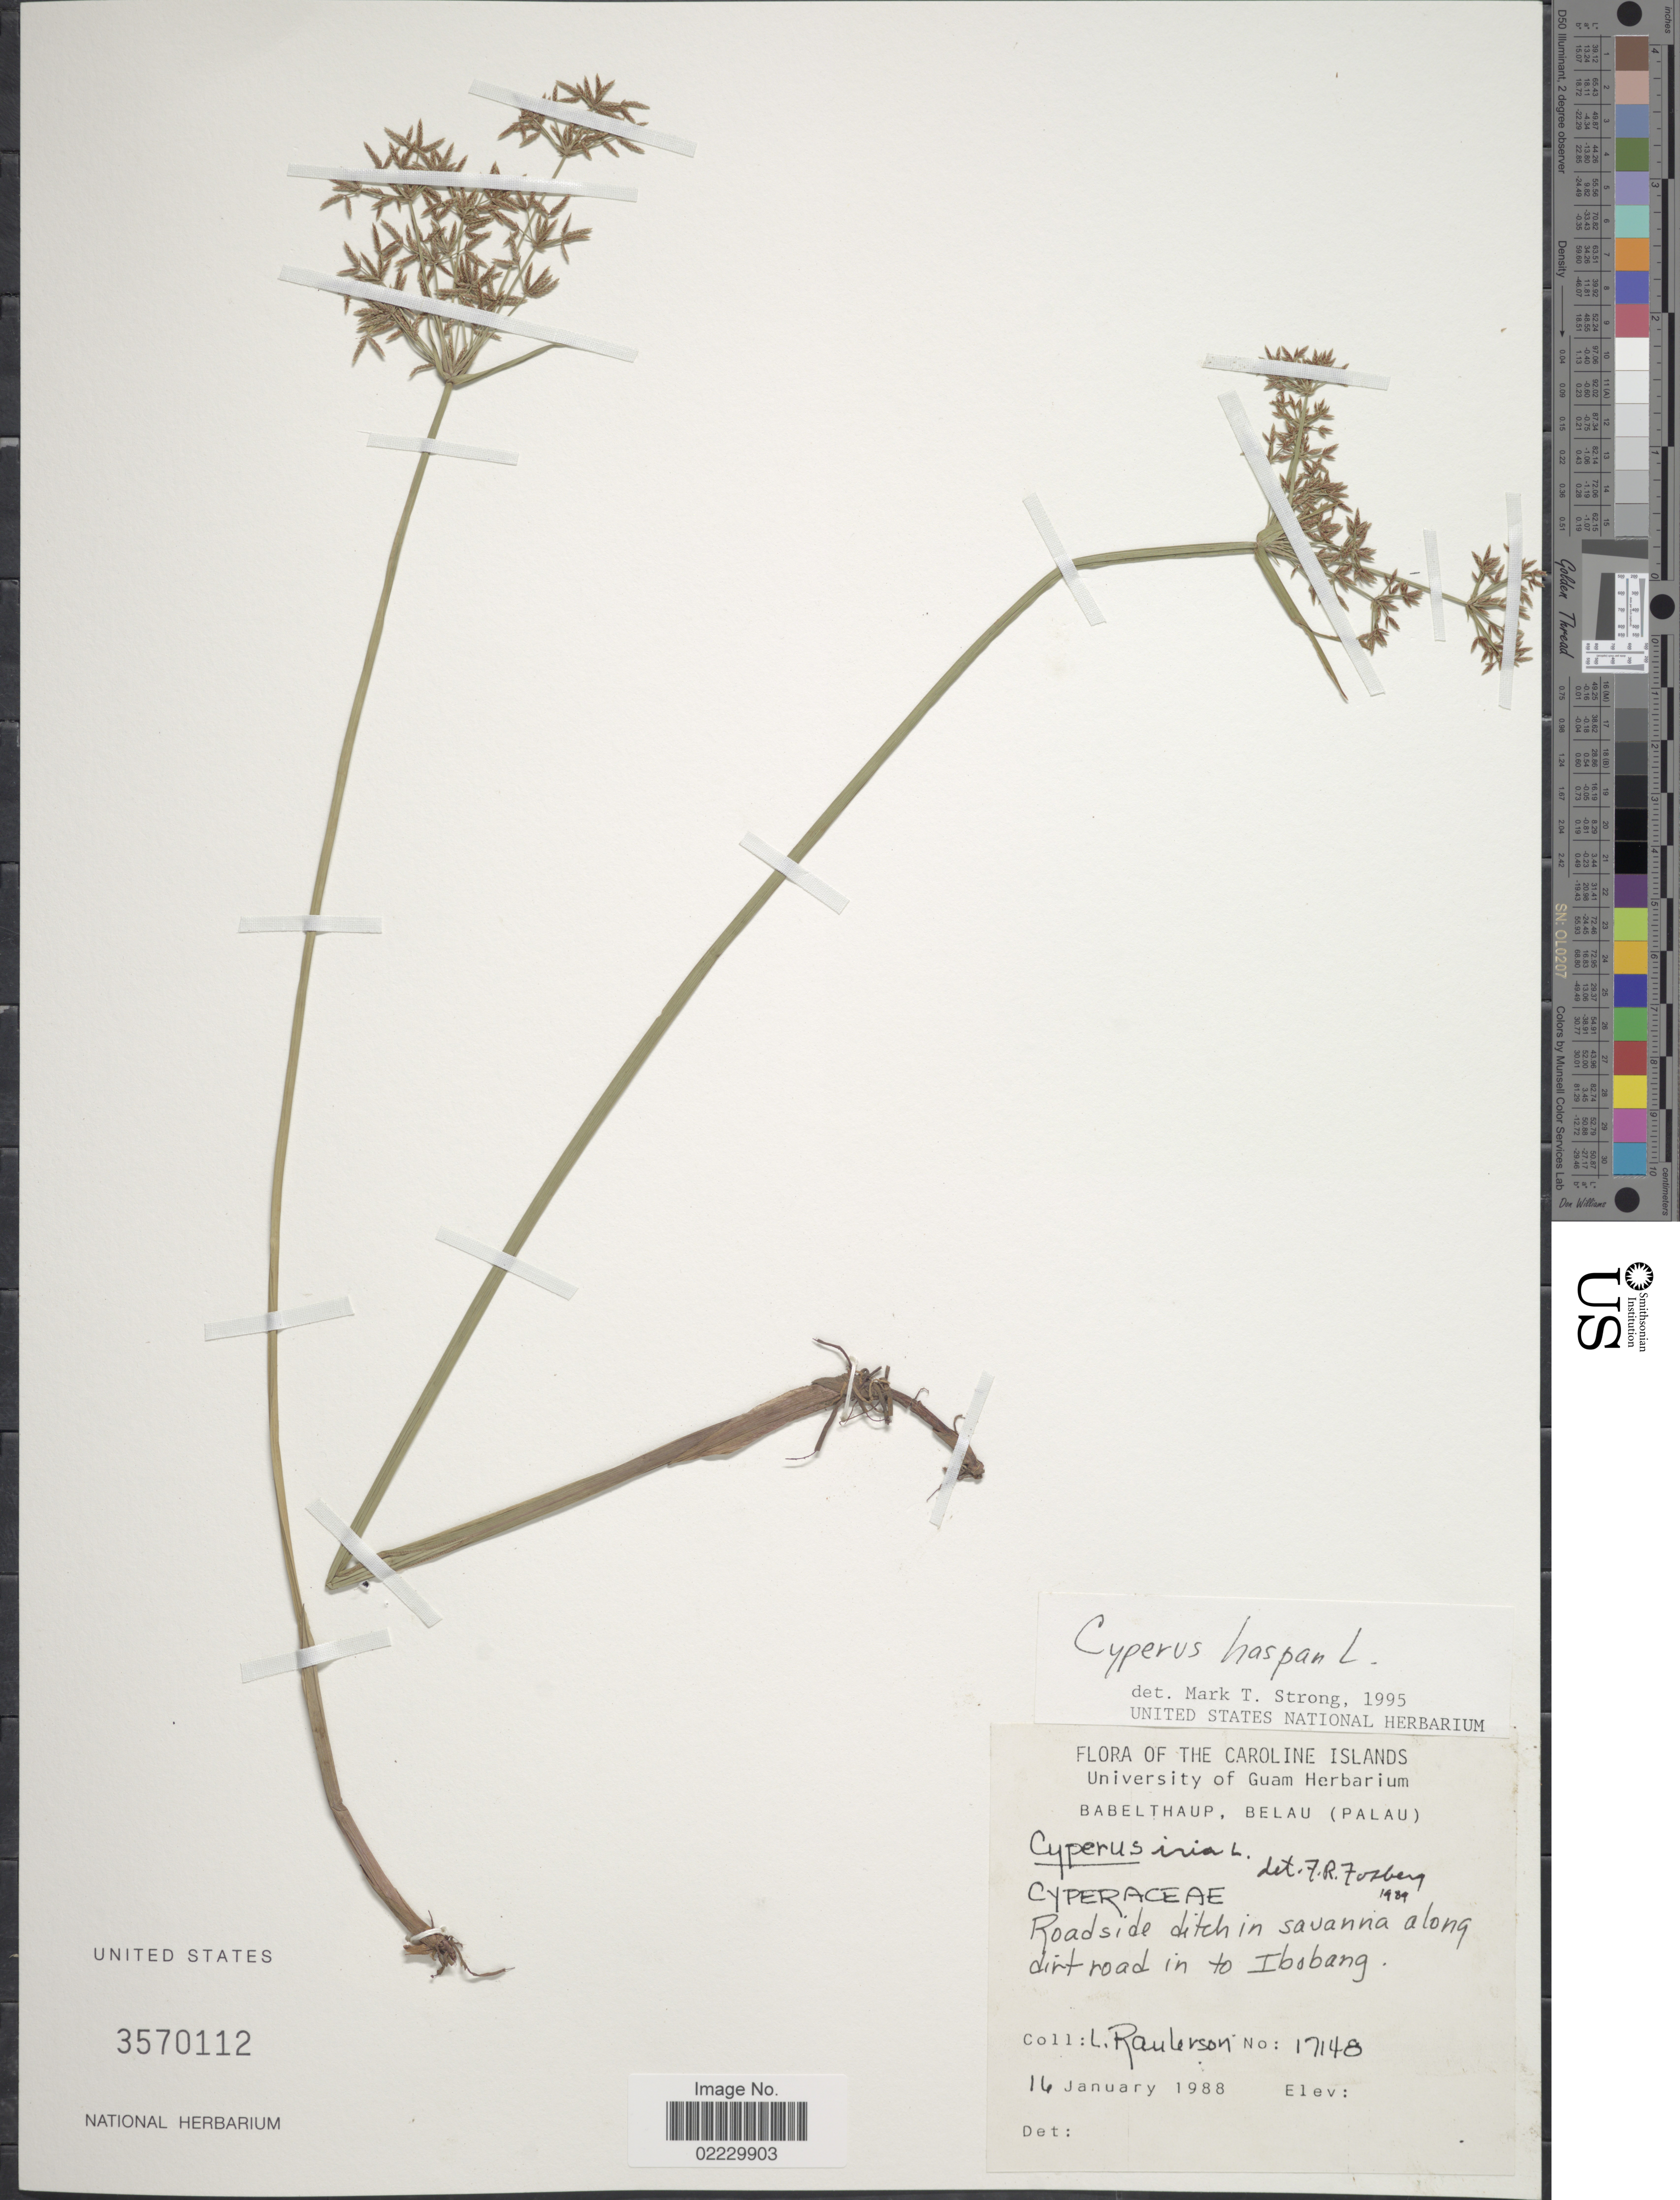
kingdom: Plantae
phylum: Tracheophyta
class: Liliopsida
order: Poales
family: Cyperaceae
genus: Cyperus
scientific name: Cyperus haspan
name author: L.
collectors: L. Raulerson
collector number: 17148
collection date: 1988-01-16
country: Palau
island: Babeldaob [Babelthuap]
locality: Babelthaup, (Palau) along dirt road in to Ibobang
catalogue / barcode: US 3570112